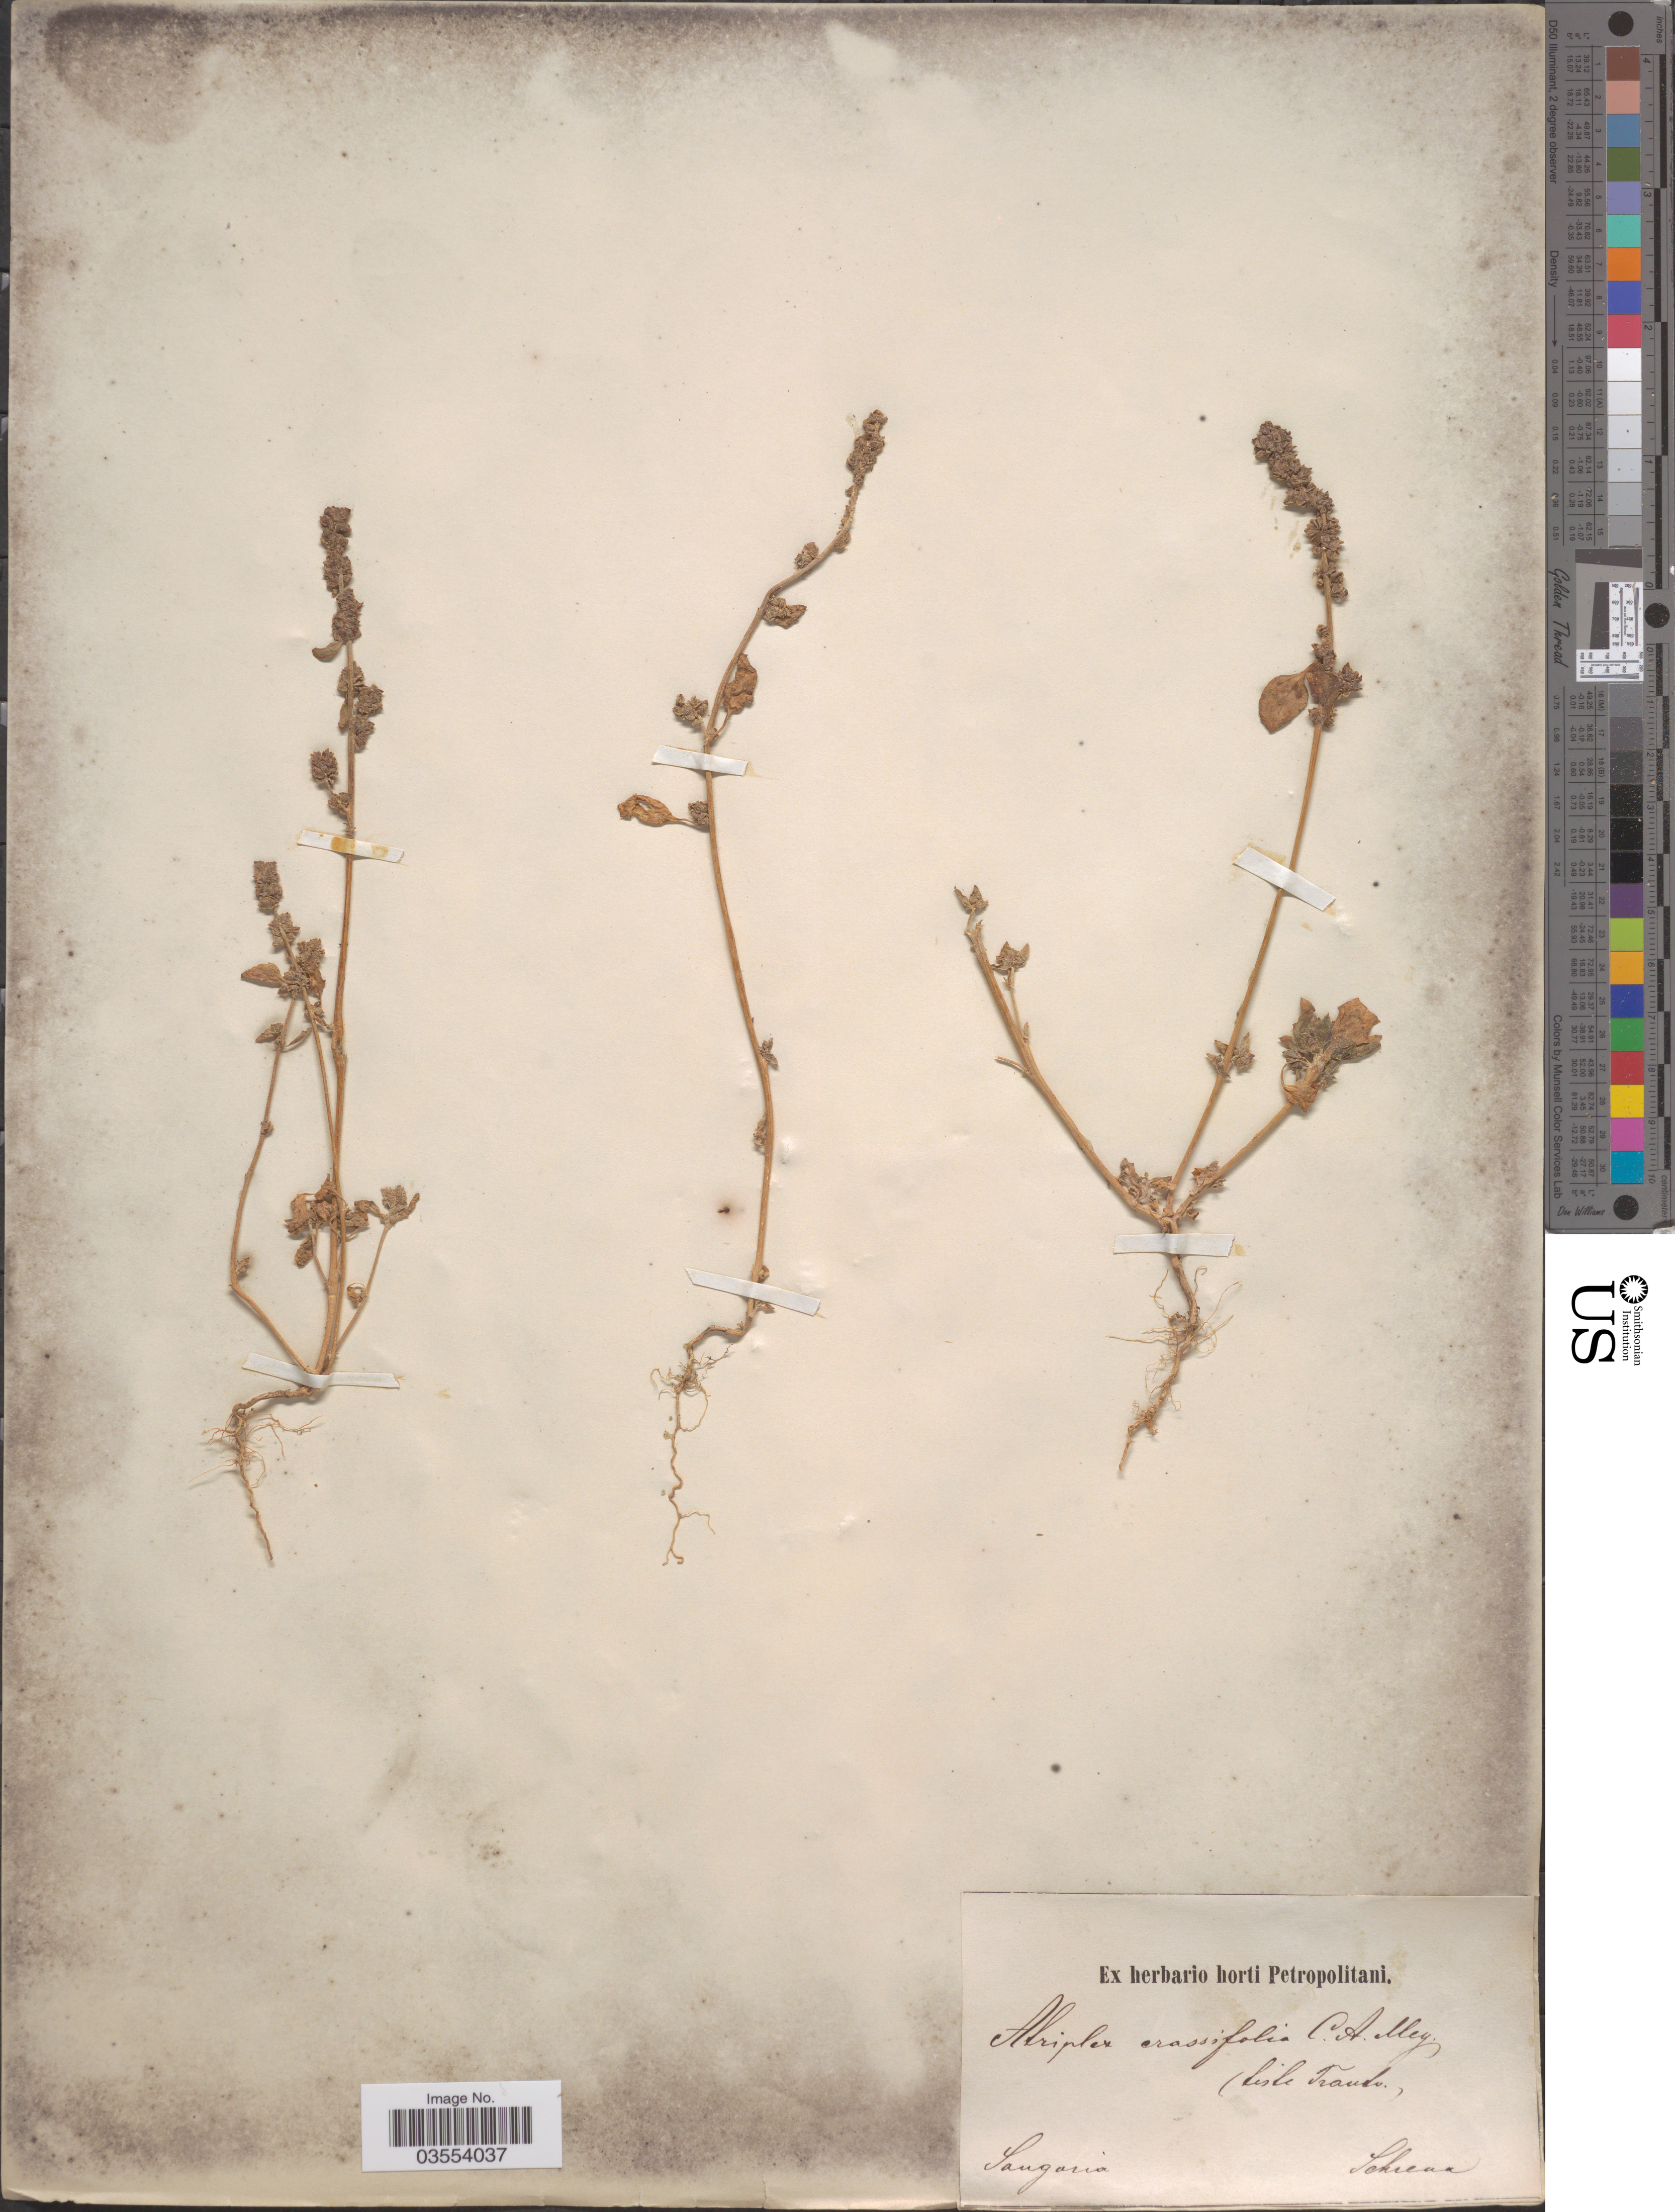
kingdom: Plantae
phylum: Tracheophyta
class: Magnoliopsida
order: Caryophyllales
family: Amaranthaceae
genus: Atriplex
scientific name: Atriplex crassifolia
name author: Ledeb.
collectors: A.G. Schrenk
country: Kazakhstan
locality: Songaria.